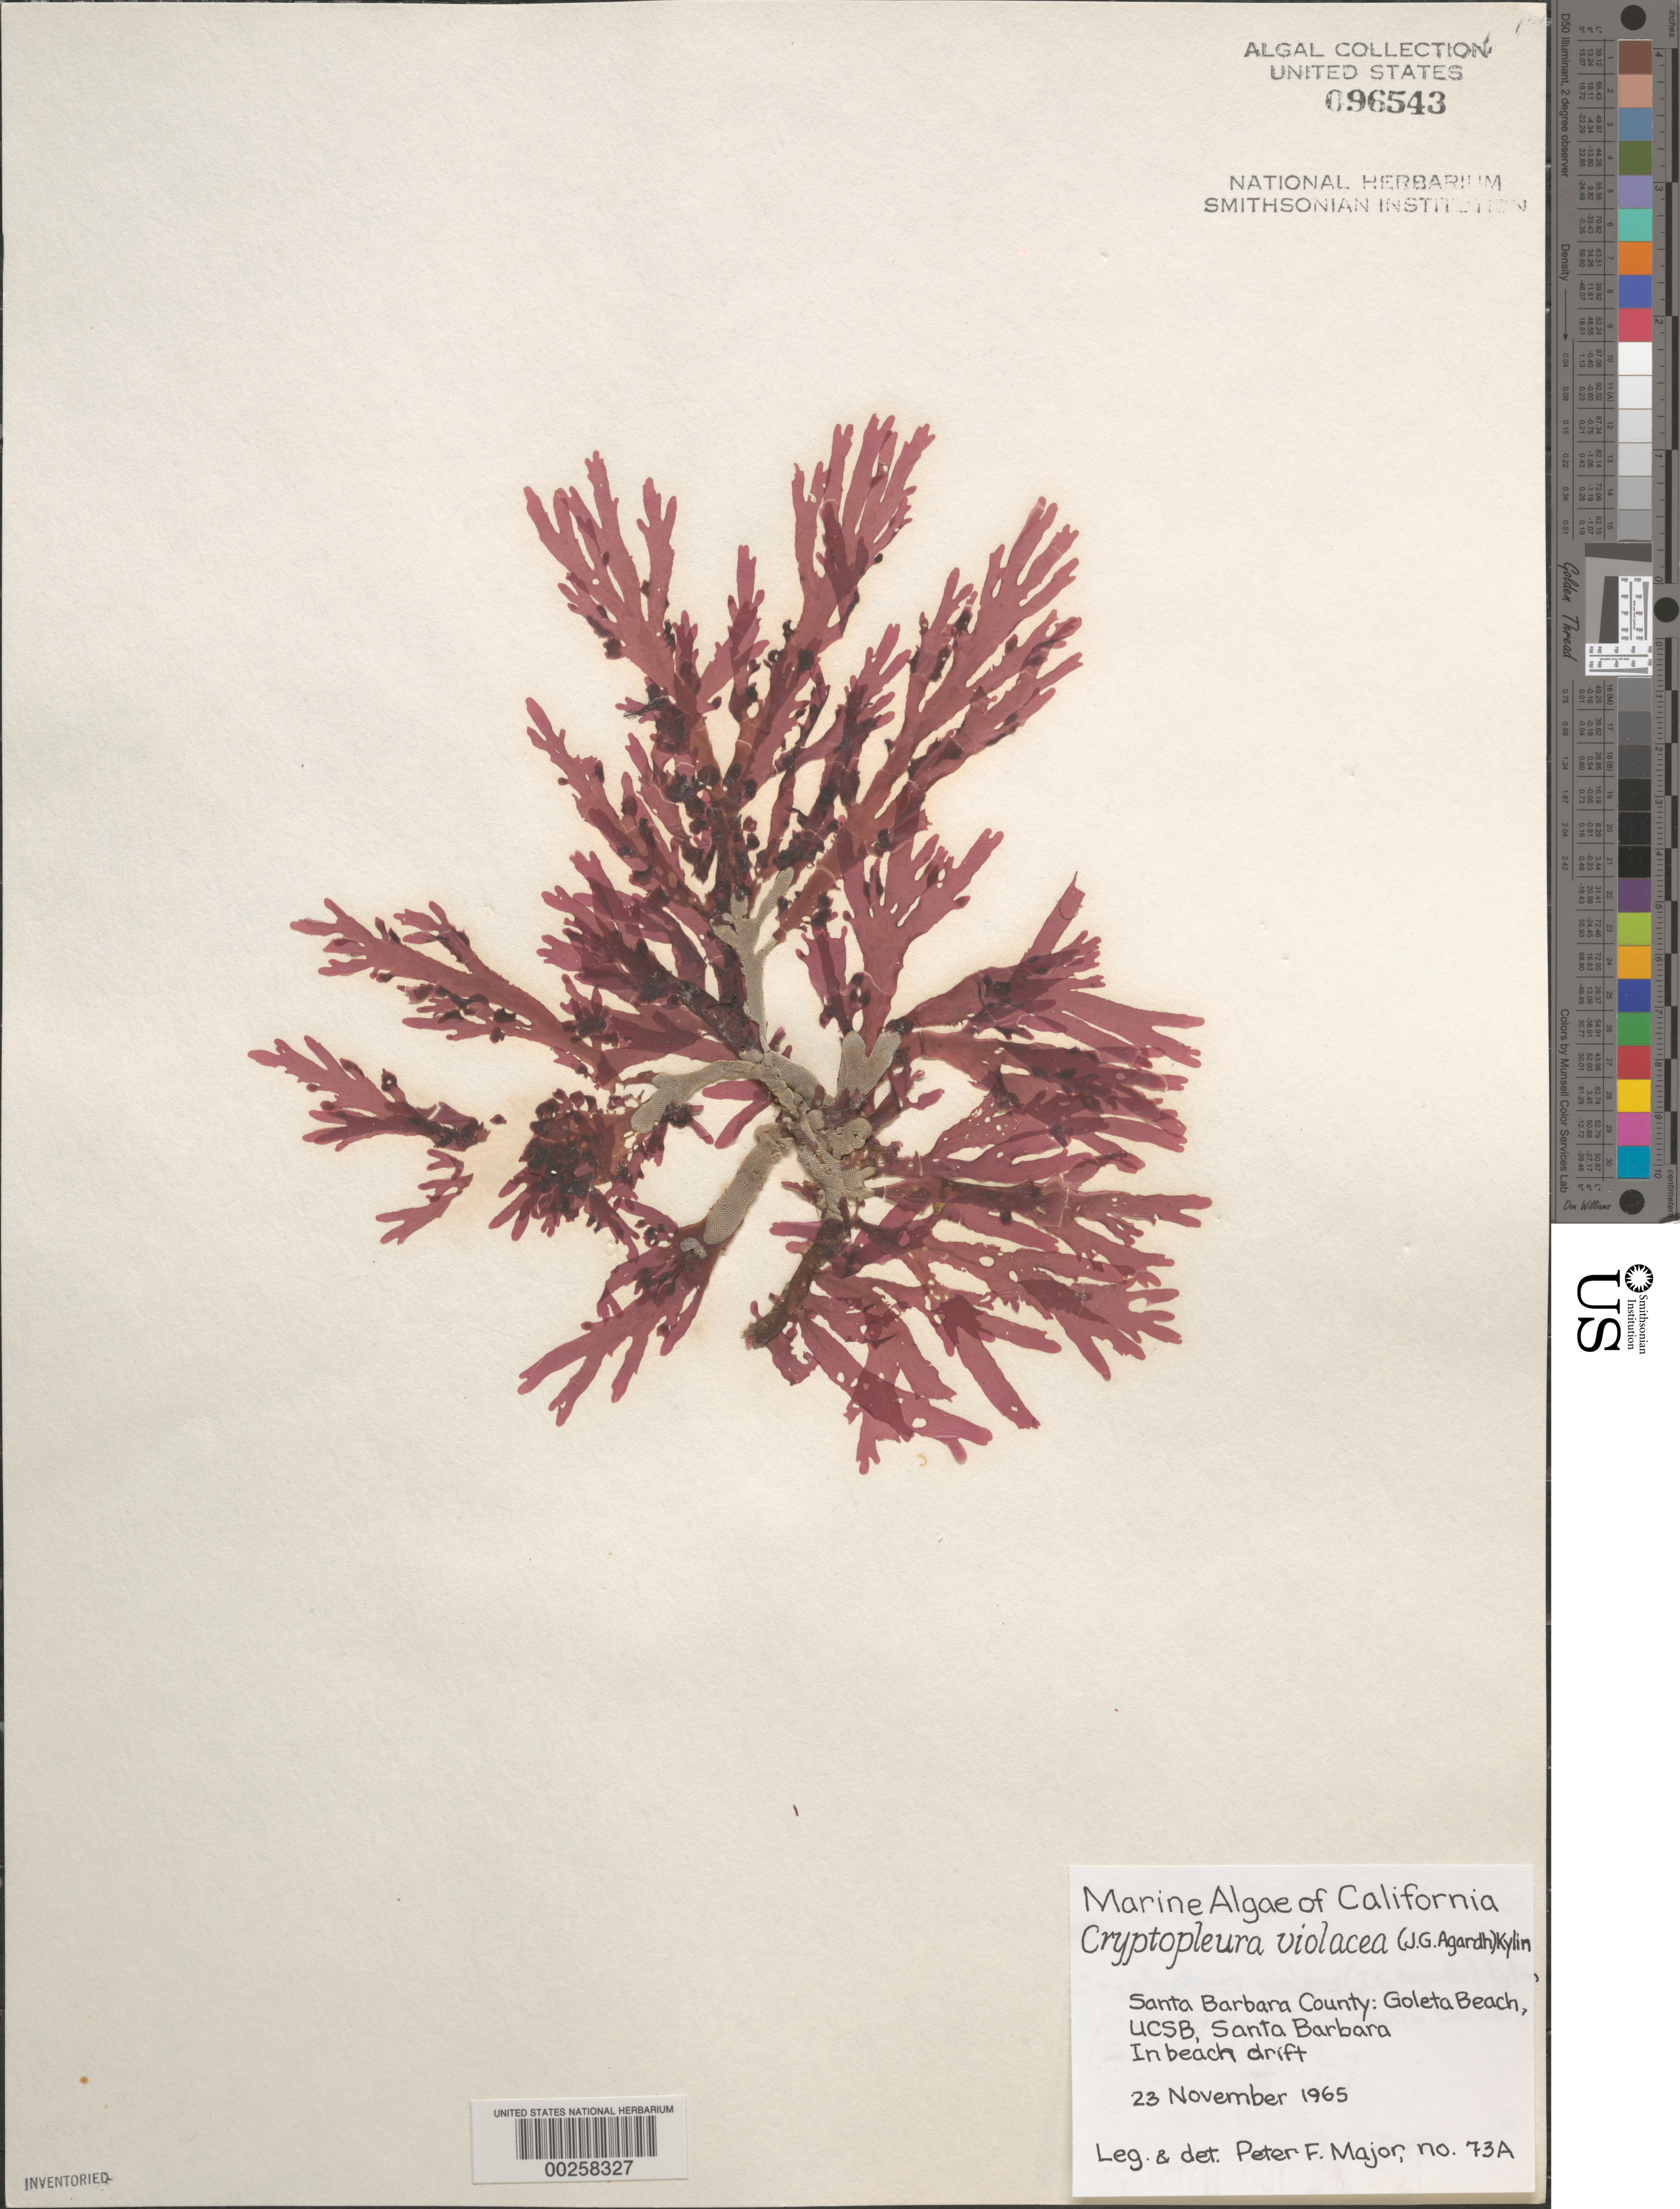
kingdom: Plantae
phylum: Rhodophyta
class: Florideophyceae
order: Ceramiales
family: Delesseriaceae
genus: Cryptopleura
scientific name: Cryptopleura violacea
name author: (J. Ag.) Kylin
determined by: Major, P. F.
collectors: P. Major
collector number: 73a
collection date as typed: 23 Nov 1965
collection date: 1965-11-23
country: United States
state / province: California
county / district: Santa Barbara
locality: Goleta Beach, University of California Santa Barbara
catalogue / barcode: US 96543